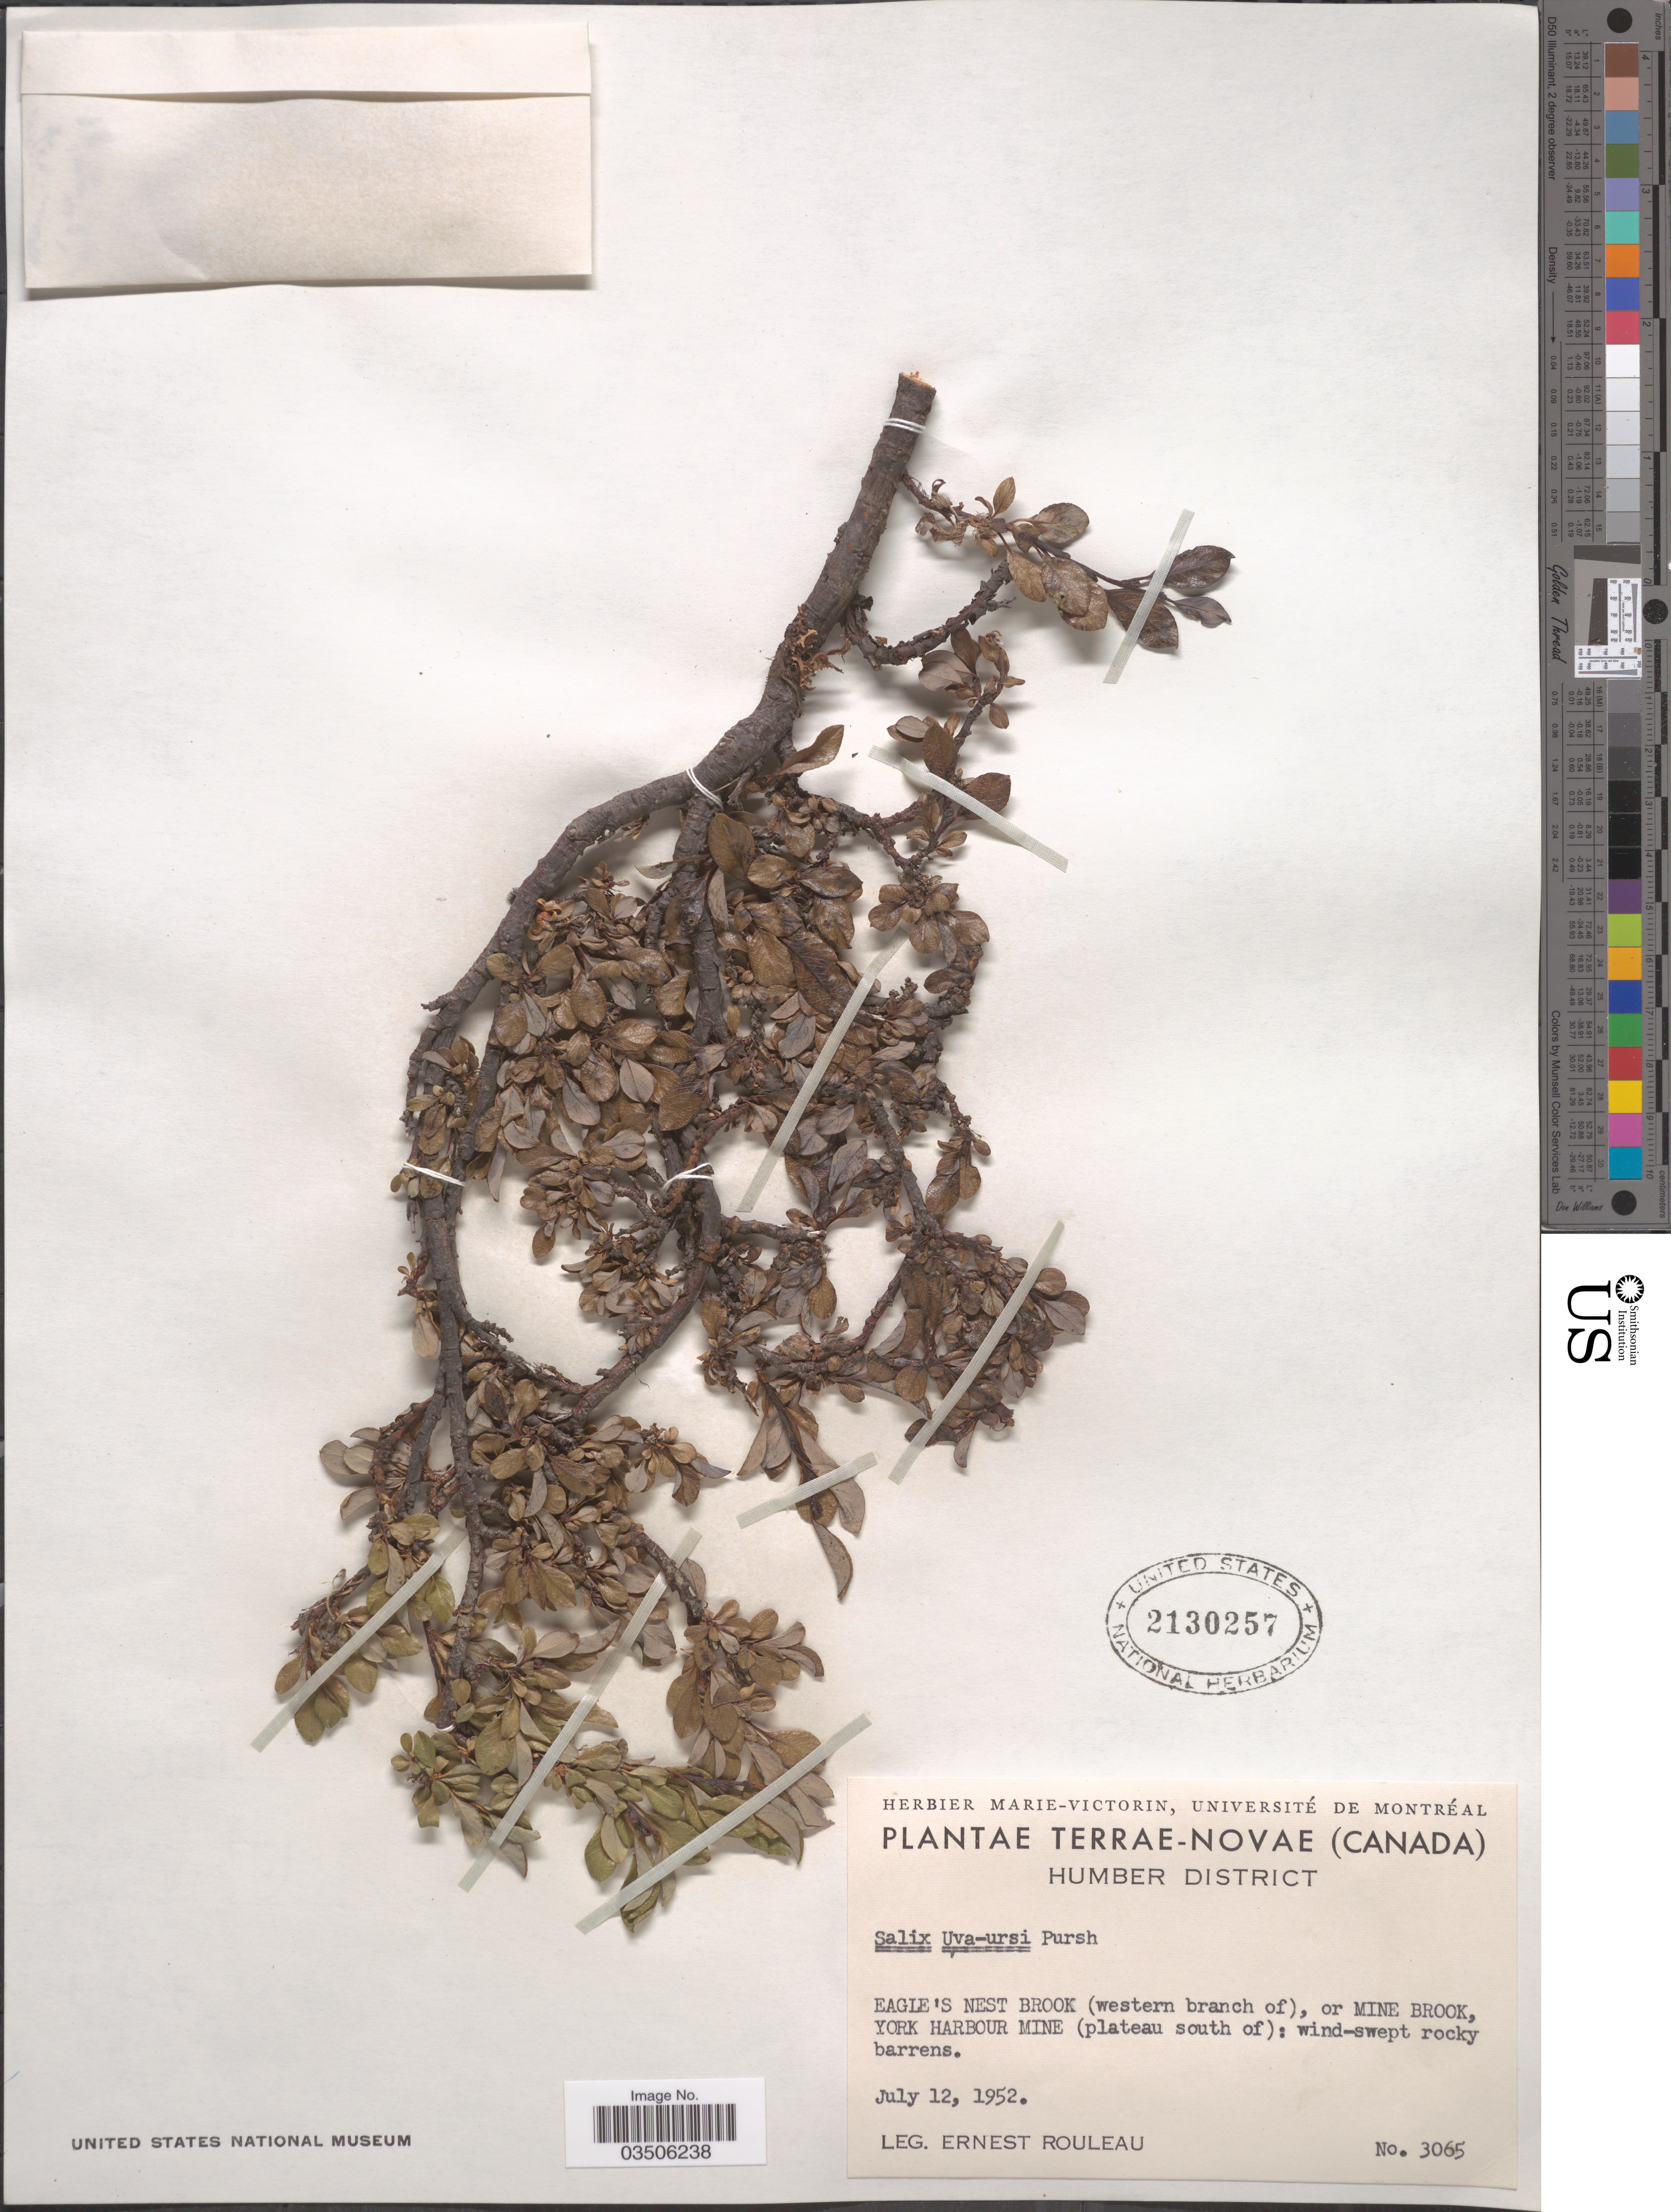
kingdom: Plantae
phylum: Tracheophyta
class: Magnoliopsida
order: Malpighiales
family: Salicaceae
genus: Salix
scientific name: Salix uva-ursi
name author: Pursh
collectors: J. Rouleau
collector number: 3065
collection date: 1952-07-12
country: Canada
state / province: Newfoundland and Labrador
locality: Terrae-Novae. Humber District. Eagle's Nest Brook (western branch of), or Mine Brook, York Harbour Mine (plateau south of).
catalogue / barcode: US 2130257